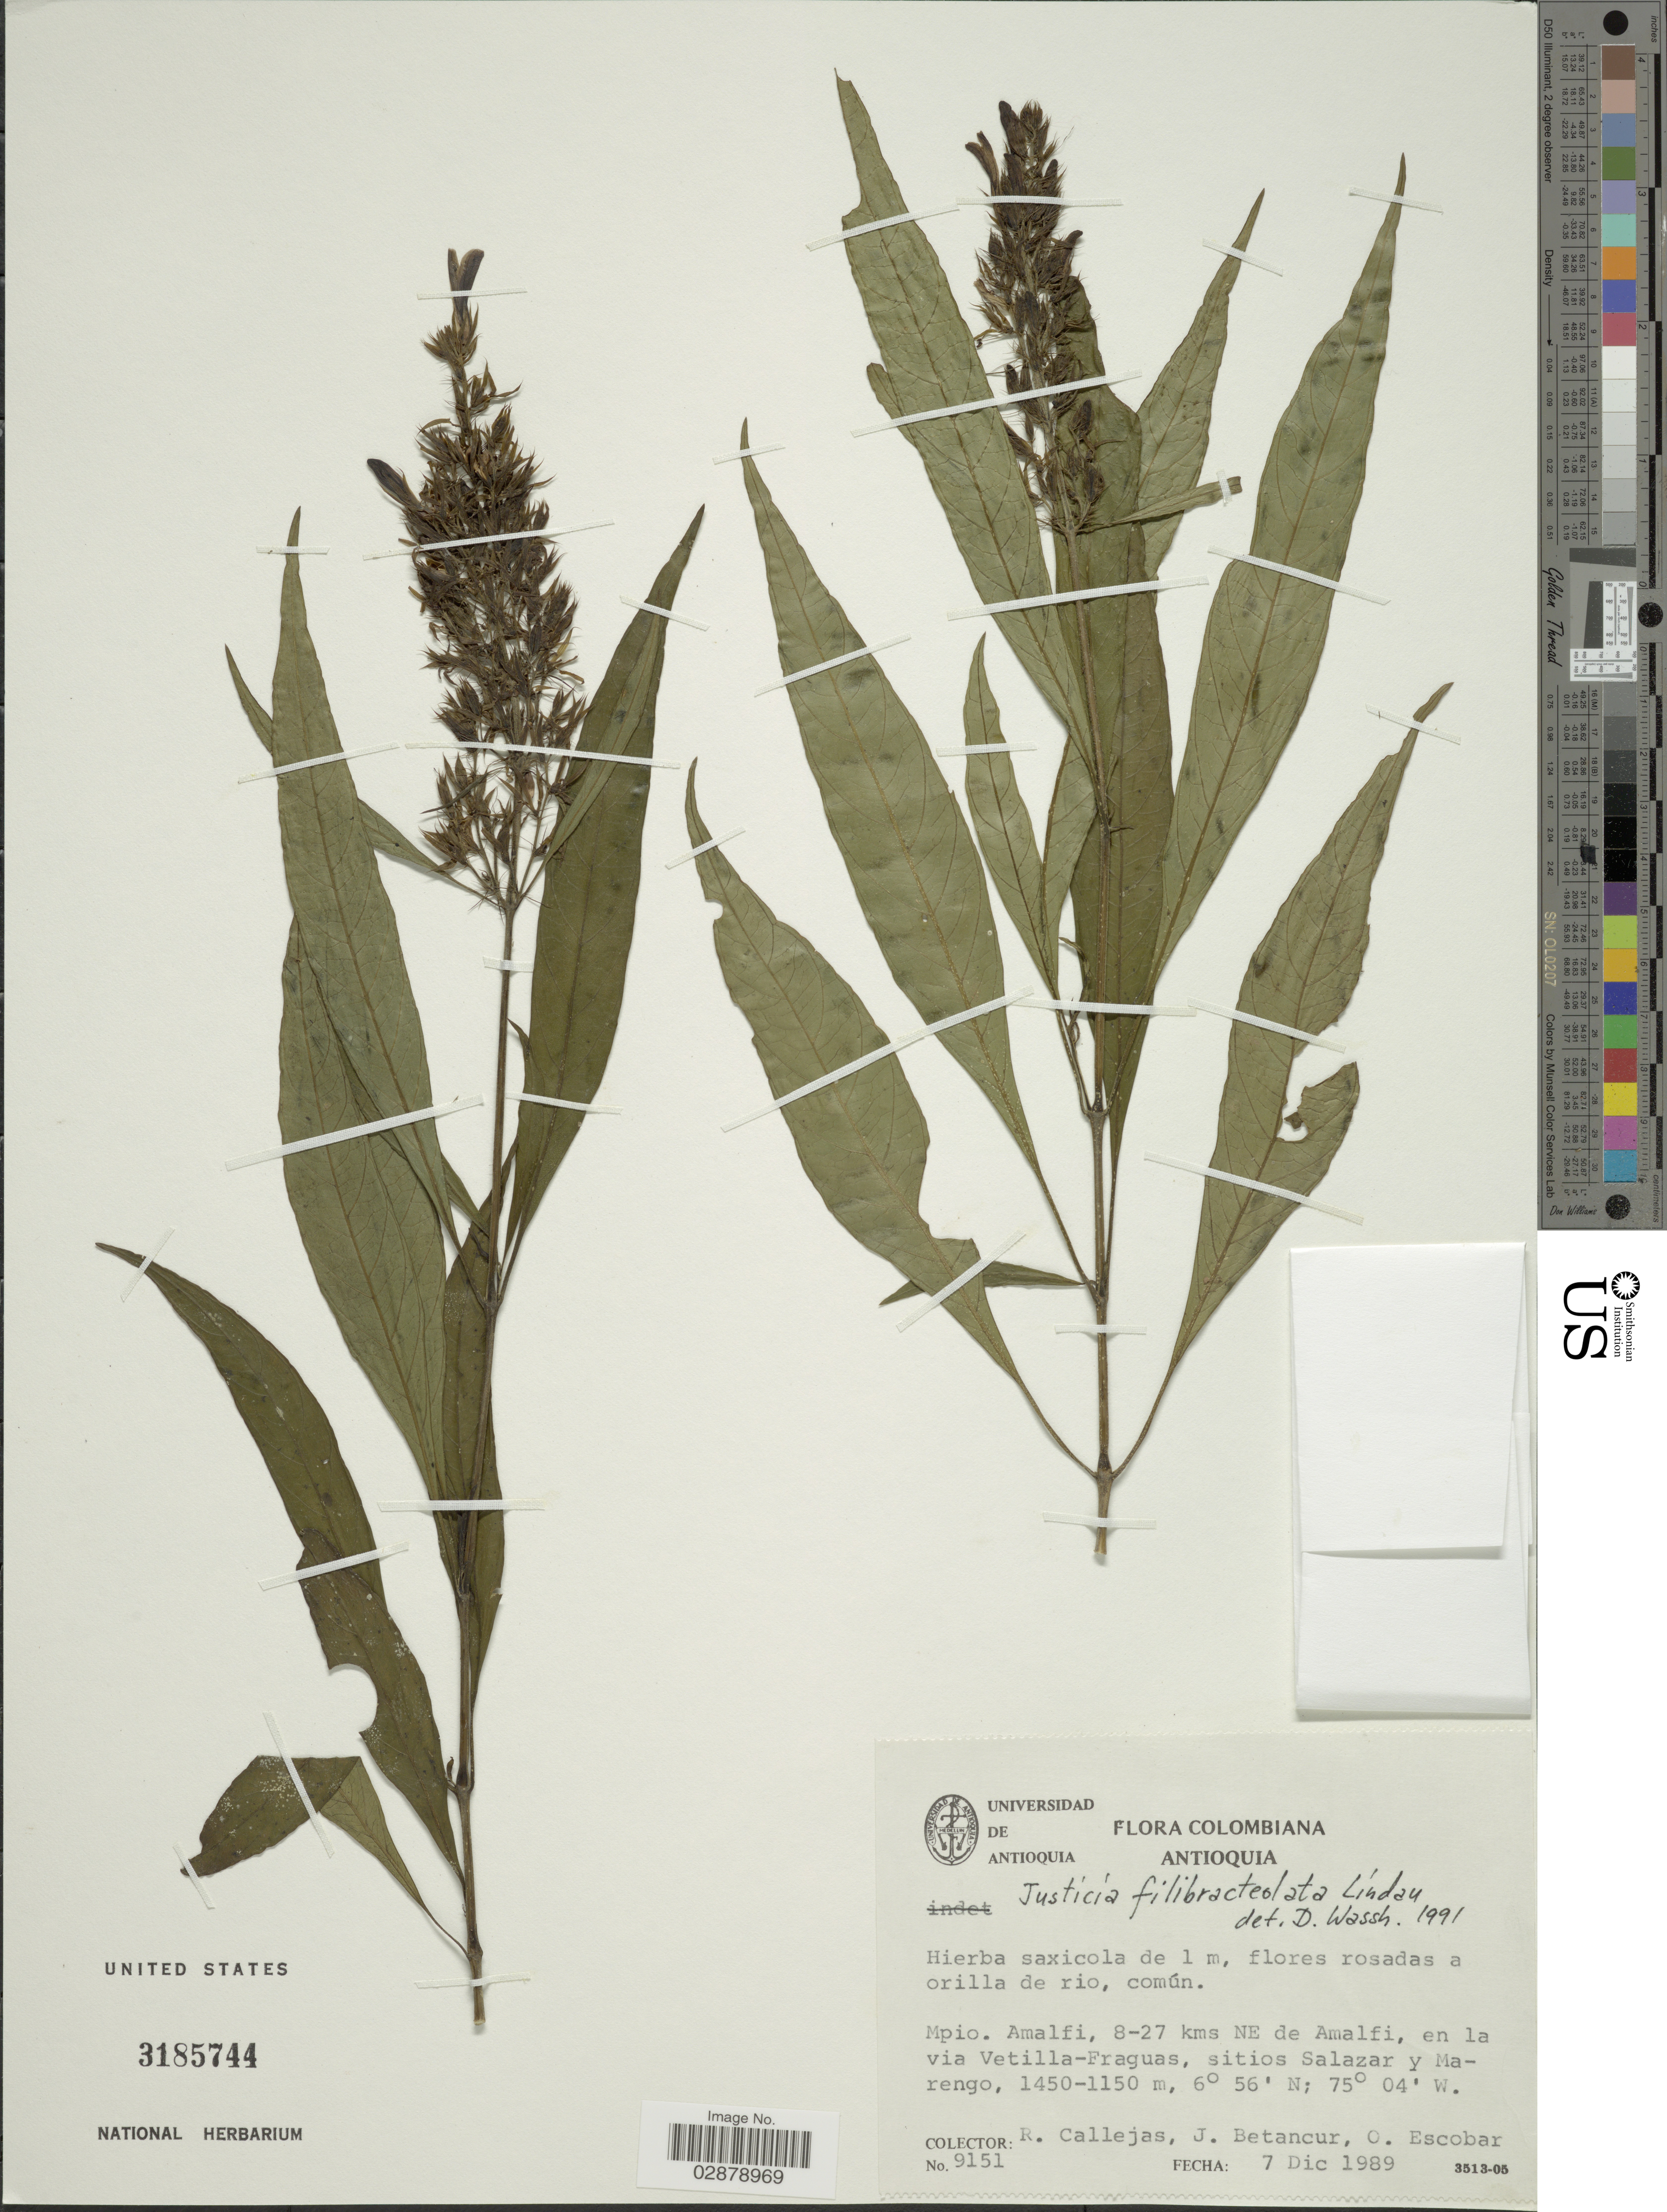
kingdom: Plantae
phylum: Tracheophyta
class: Magnoliopsida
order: Lamiales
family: Acanthaceae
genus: Justicia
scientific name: Justicia filibracteolata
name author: Lindau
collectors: R. Callejas, J. Betancur & O. Escobar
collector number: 9151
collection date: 1989-12-07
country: Colombia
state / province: Antioquia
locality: Mpio. Amalfi, 8-27 kms NE de Amalfi, en la via Vetilla-Fraguas, sitios Salazar y Marengo.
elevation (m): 1150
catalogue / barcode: US 3185744